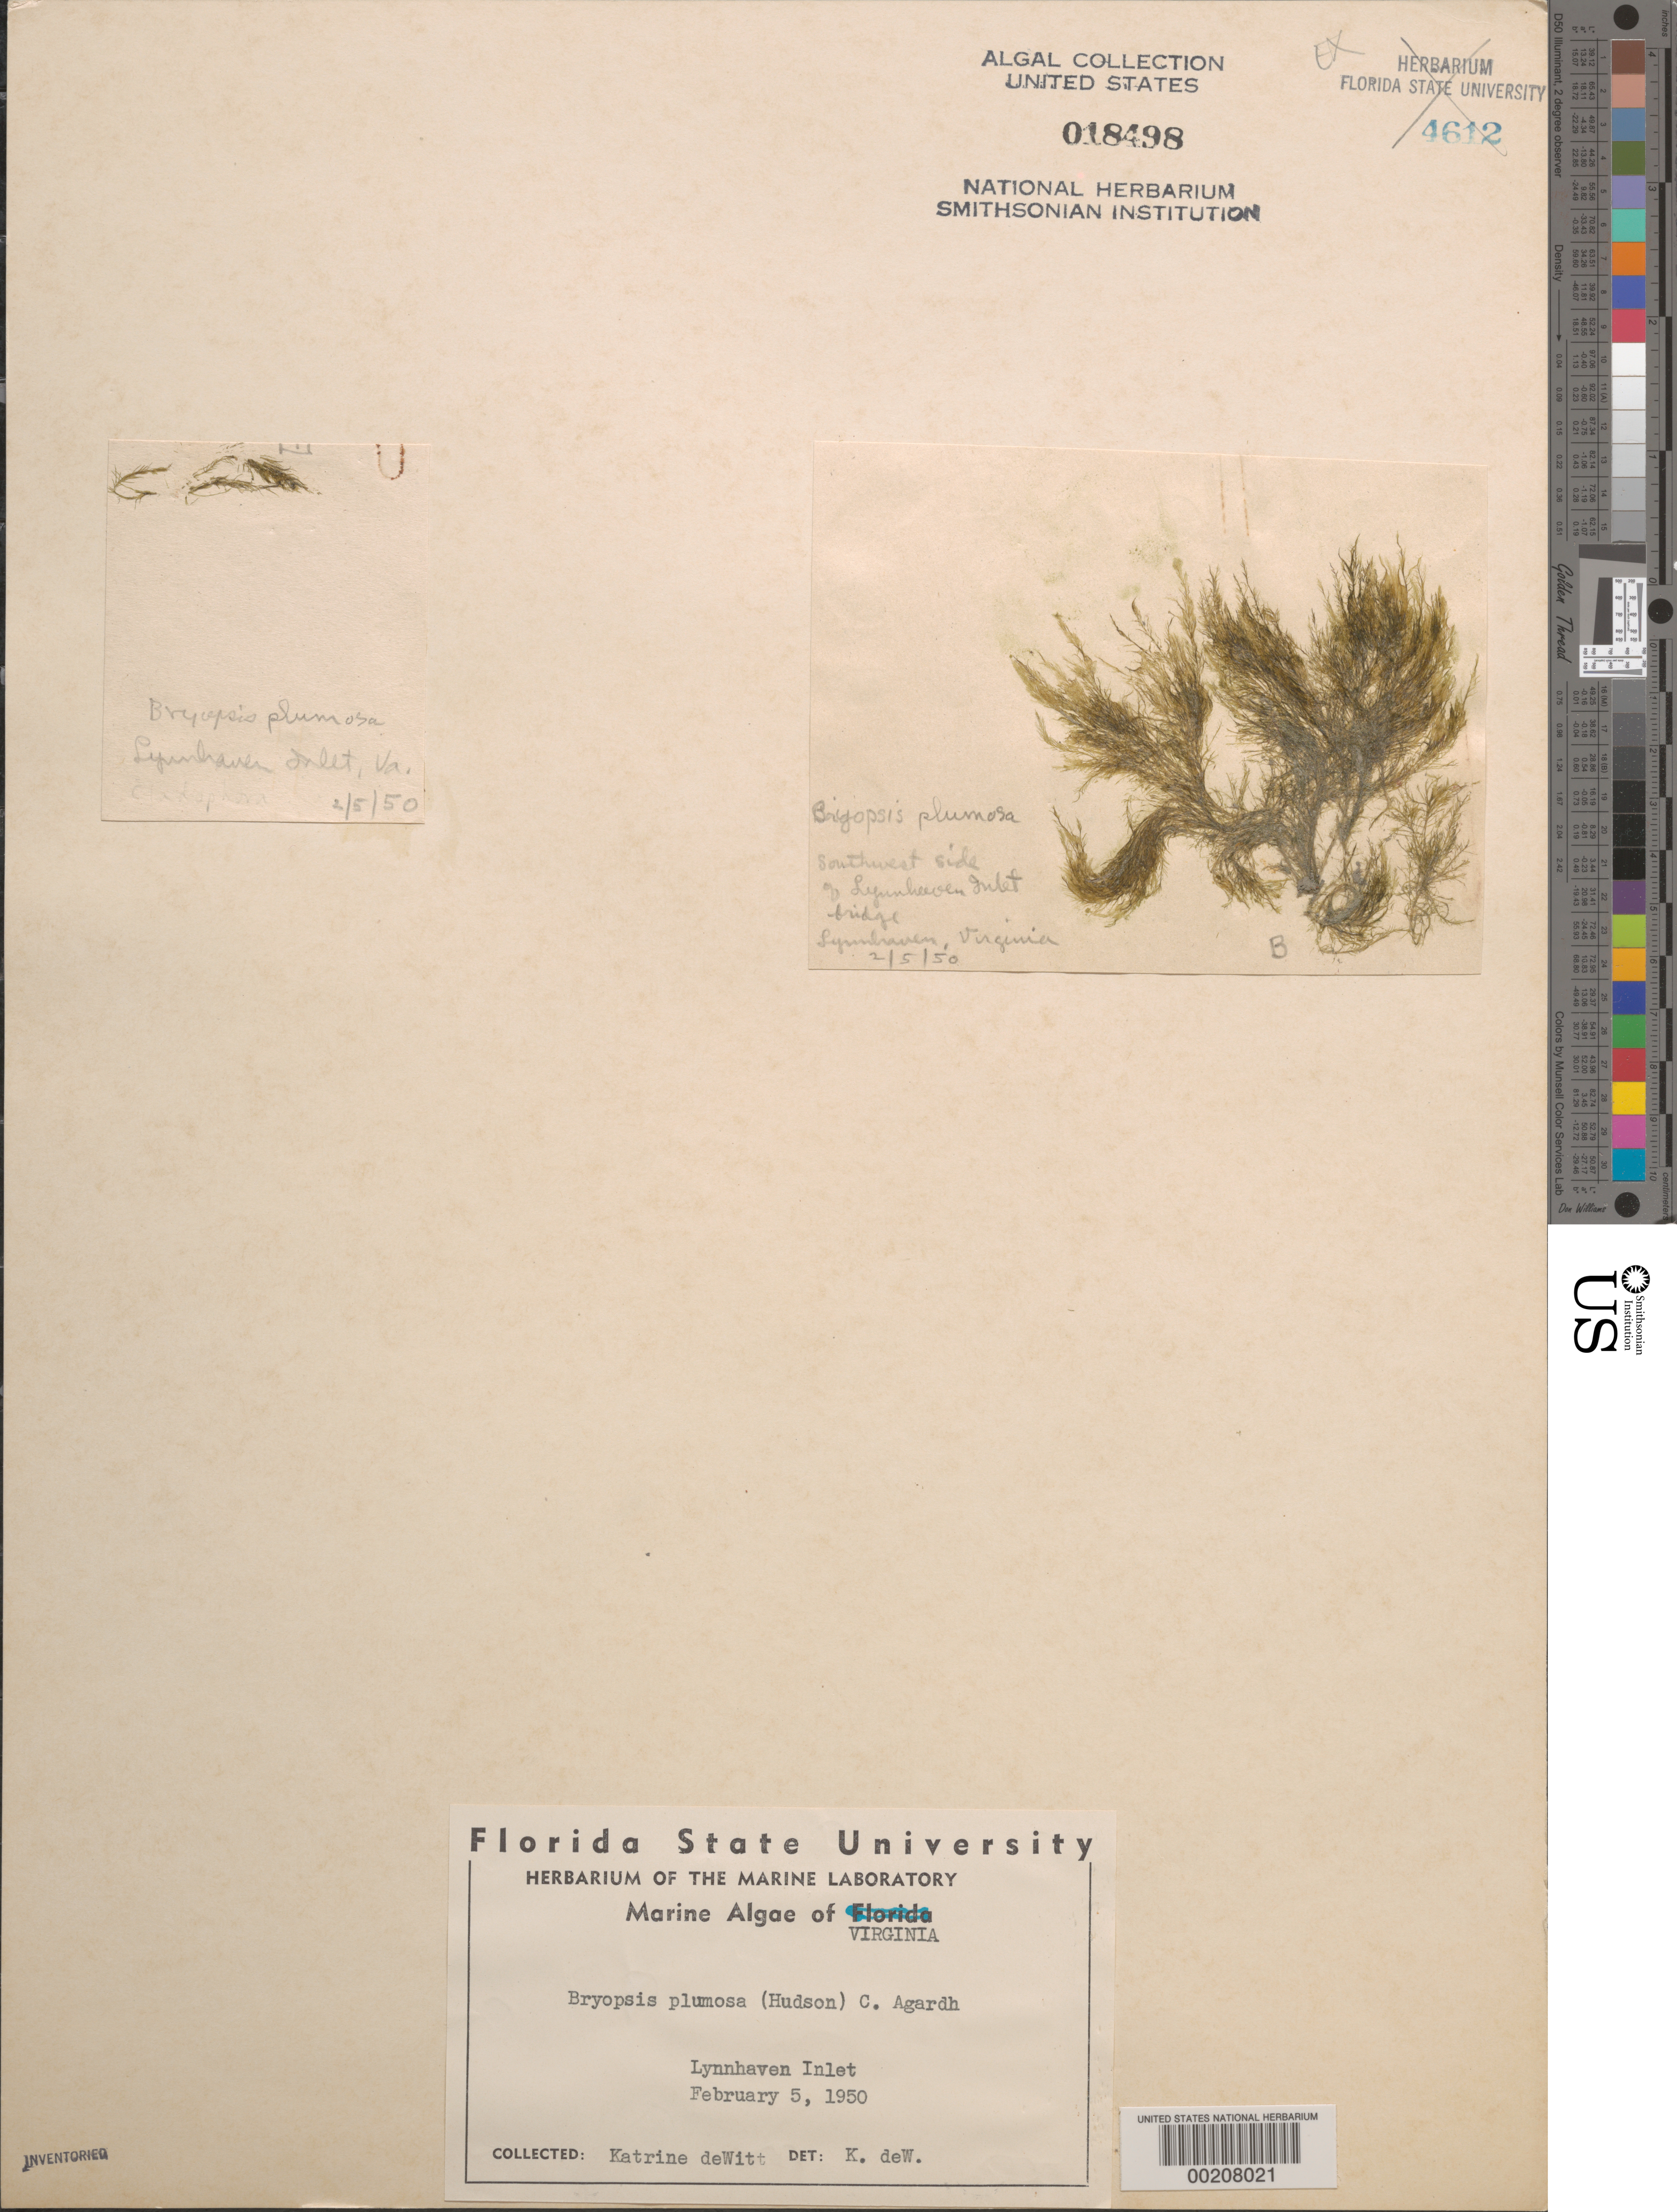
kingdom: Plantae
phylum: Chlorophyta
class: Ulvophyceae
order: Bryopsidales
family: Bryopsidaceae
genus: Bryopsis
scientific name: Bryopsis plumosa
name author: (Huds.) C. Agardh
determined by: deWitt, K.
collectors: K. deWitt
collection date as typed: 05 Feb 1950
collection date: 1950-02-05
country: United States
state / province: Virginia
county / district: City of Virginia Beach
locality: Lynnhaven Inlet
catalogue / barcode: US 18498